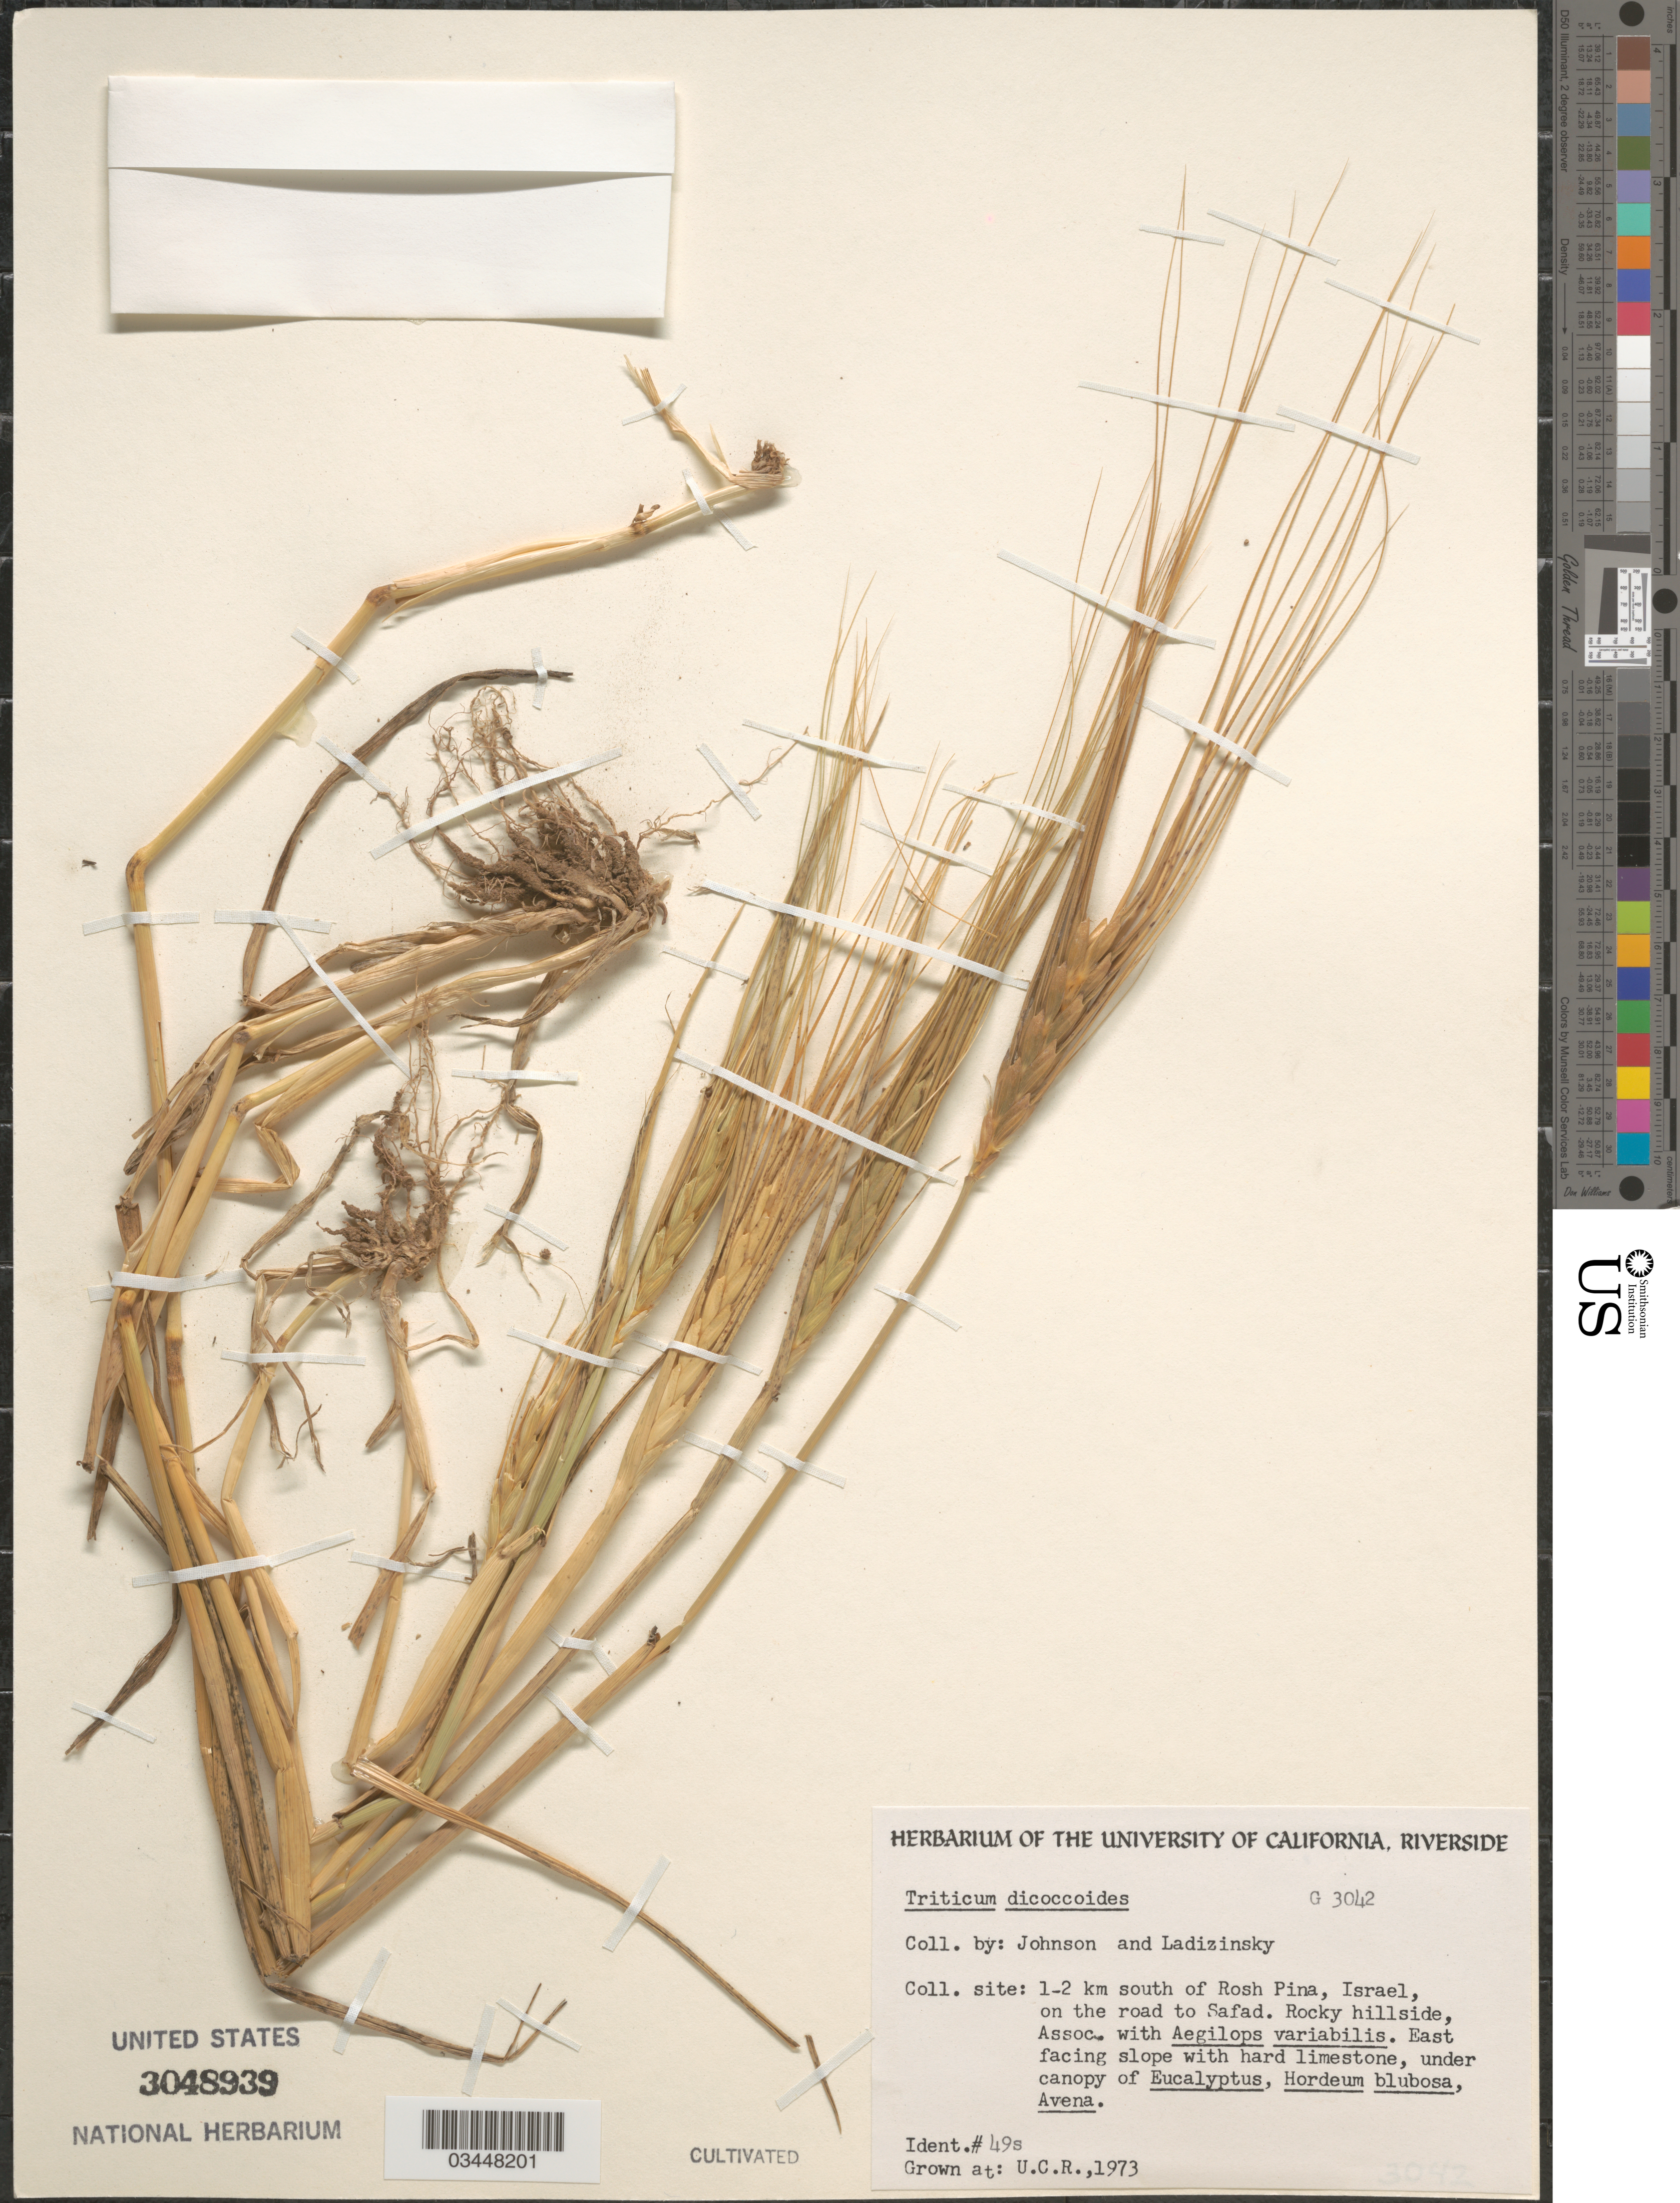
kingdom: Plantae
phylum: Tracheophyta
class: Liliopsida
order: Poales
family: Poaceae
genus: Triticum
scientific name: Triticum dicoccoides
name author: (Körn.) Körn. ex Schweinf.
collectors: ex herb. Univ. of California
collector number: G3042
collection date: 1973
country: United States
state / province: California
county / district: Riverside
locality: U.C.R.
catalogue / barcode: US 3048939